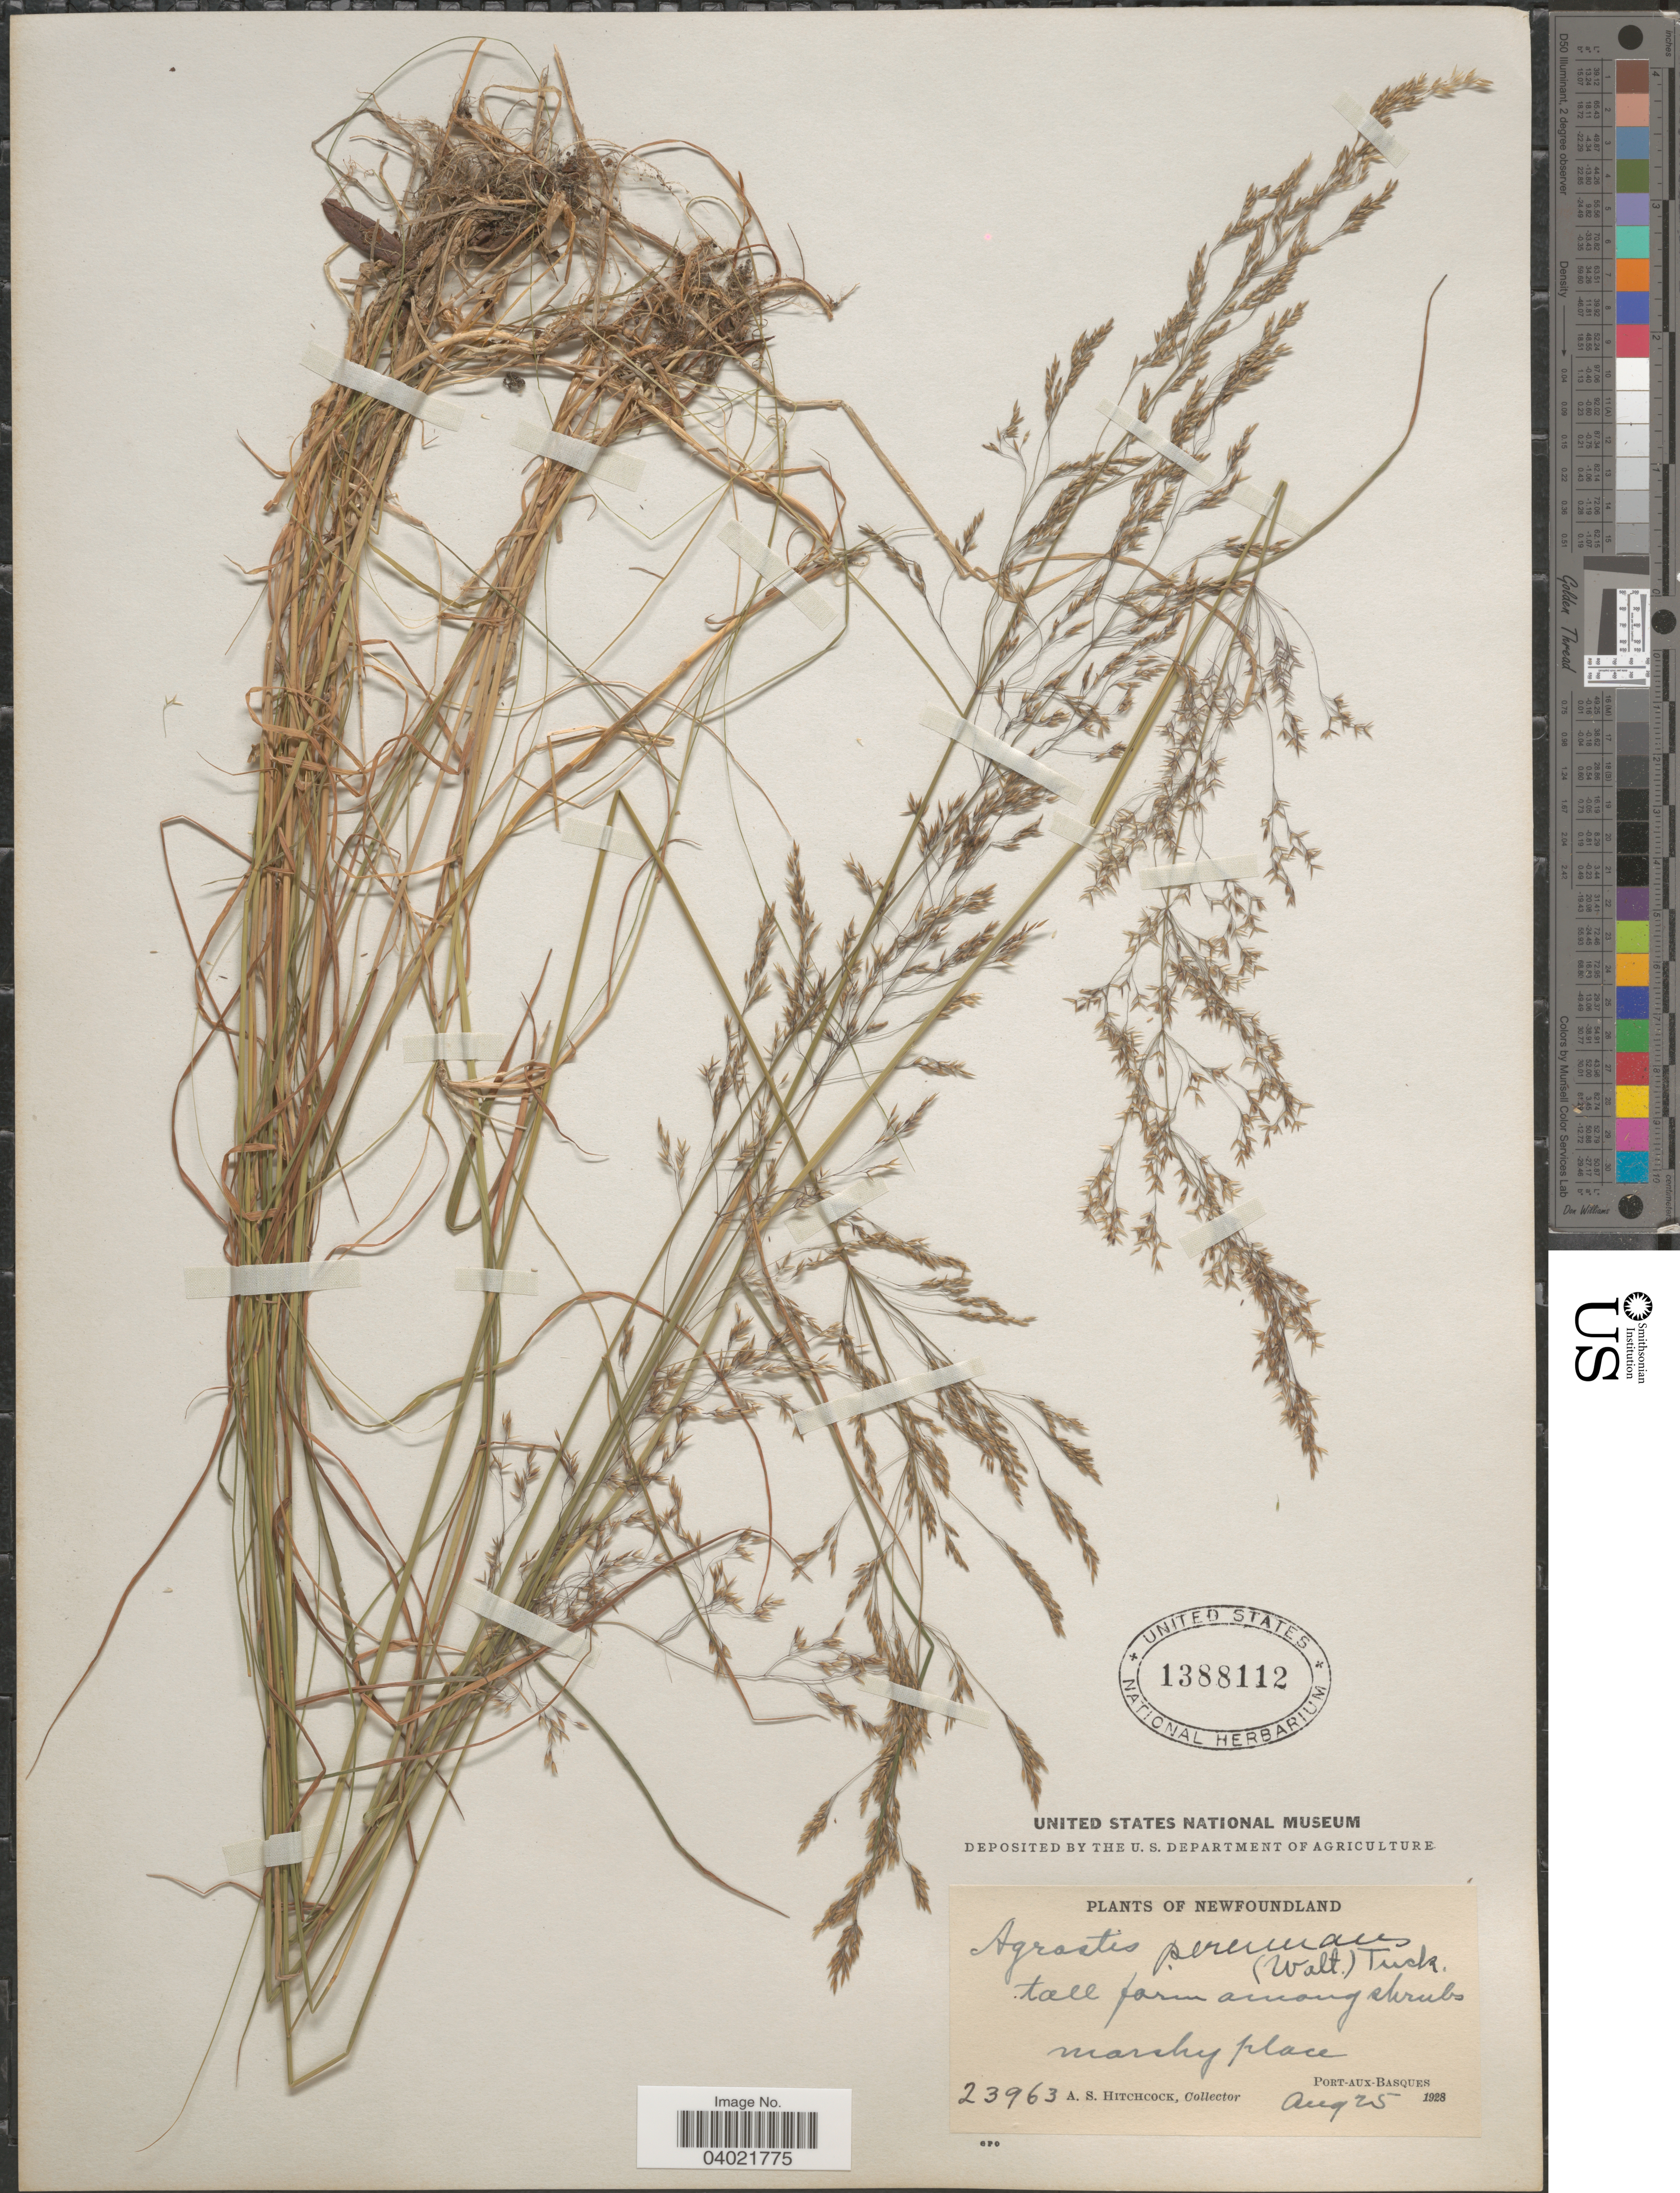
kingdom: Plantae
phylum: Tracheophyta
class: Liliopsida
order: Poales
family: Poaceae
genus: Agrostis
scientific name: Agrostis perennans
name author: (Walter) Tuck.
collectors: A. S. Hitchcock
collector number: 23963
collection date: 1928-08-25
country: Canada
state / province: Newfoundland and Labrador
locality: Marshy place, Port-Aux-Basques.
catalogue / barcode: US 1388112